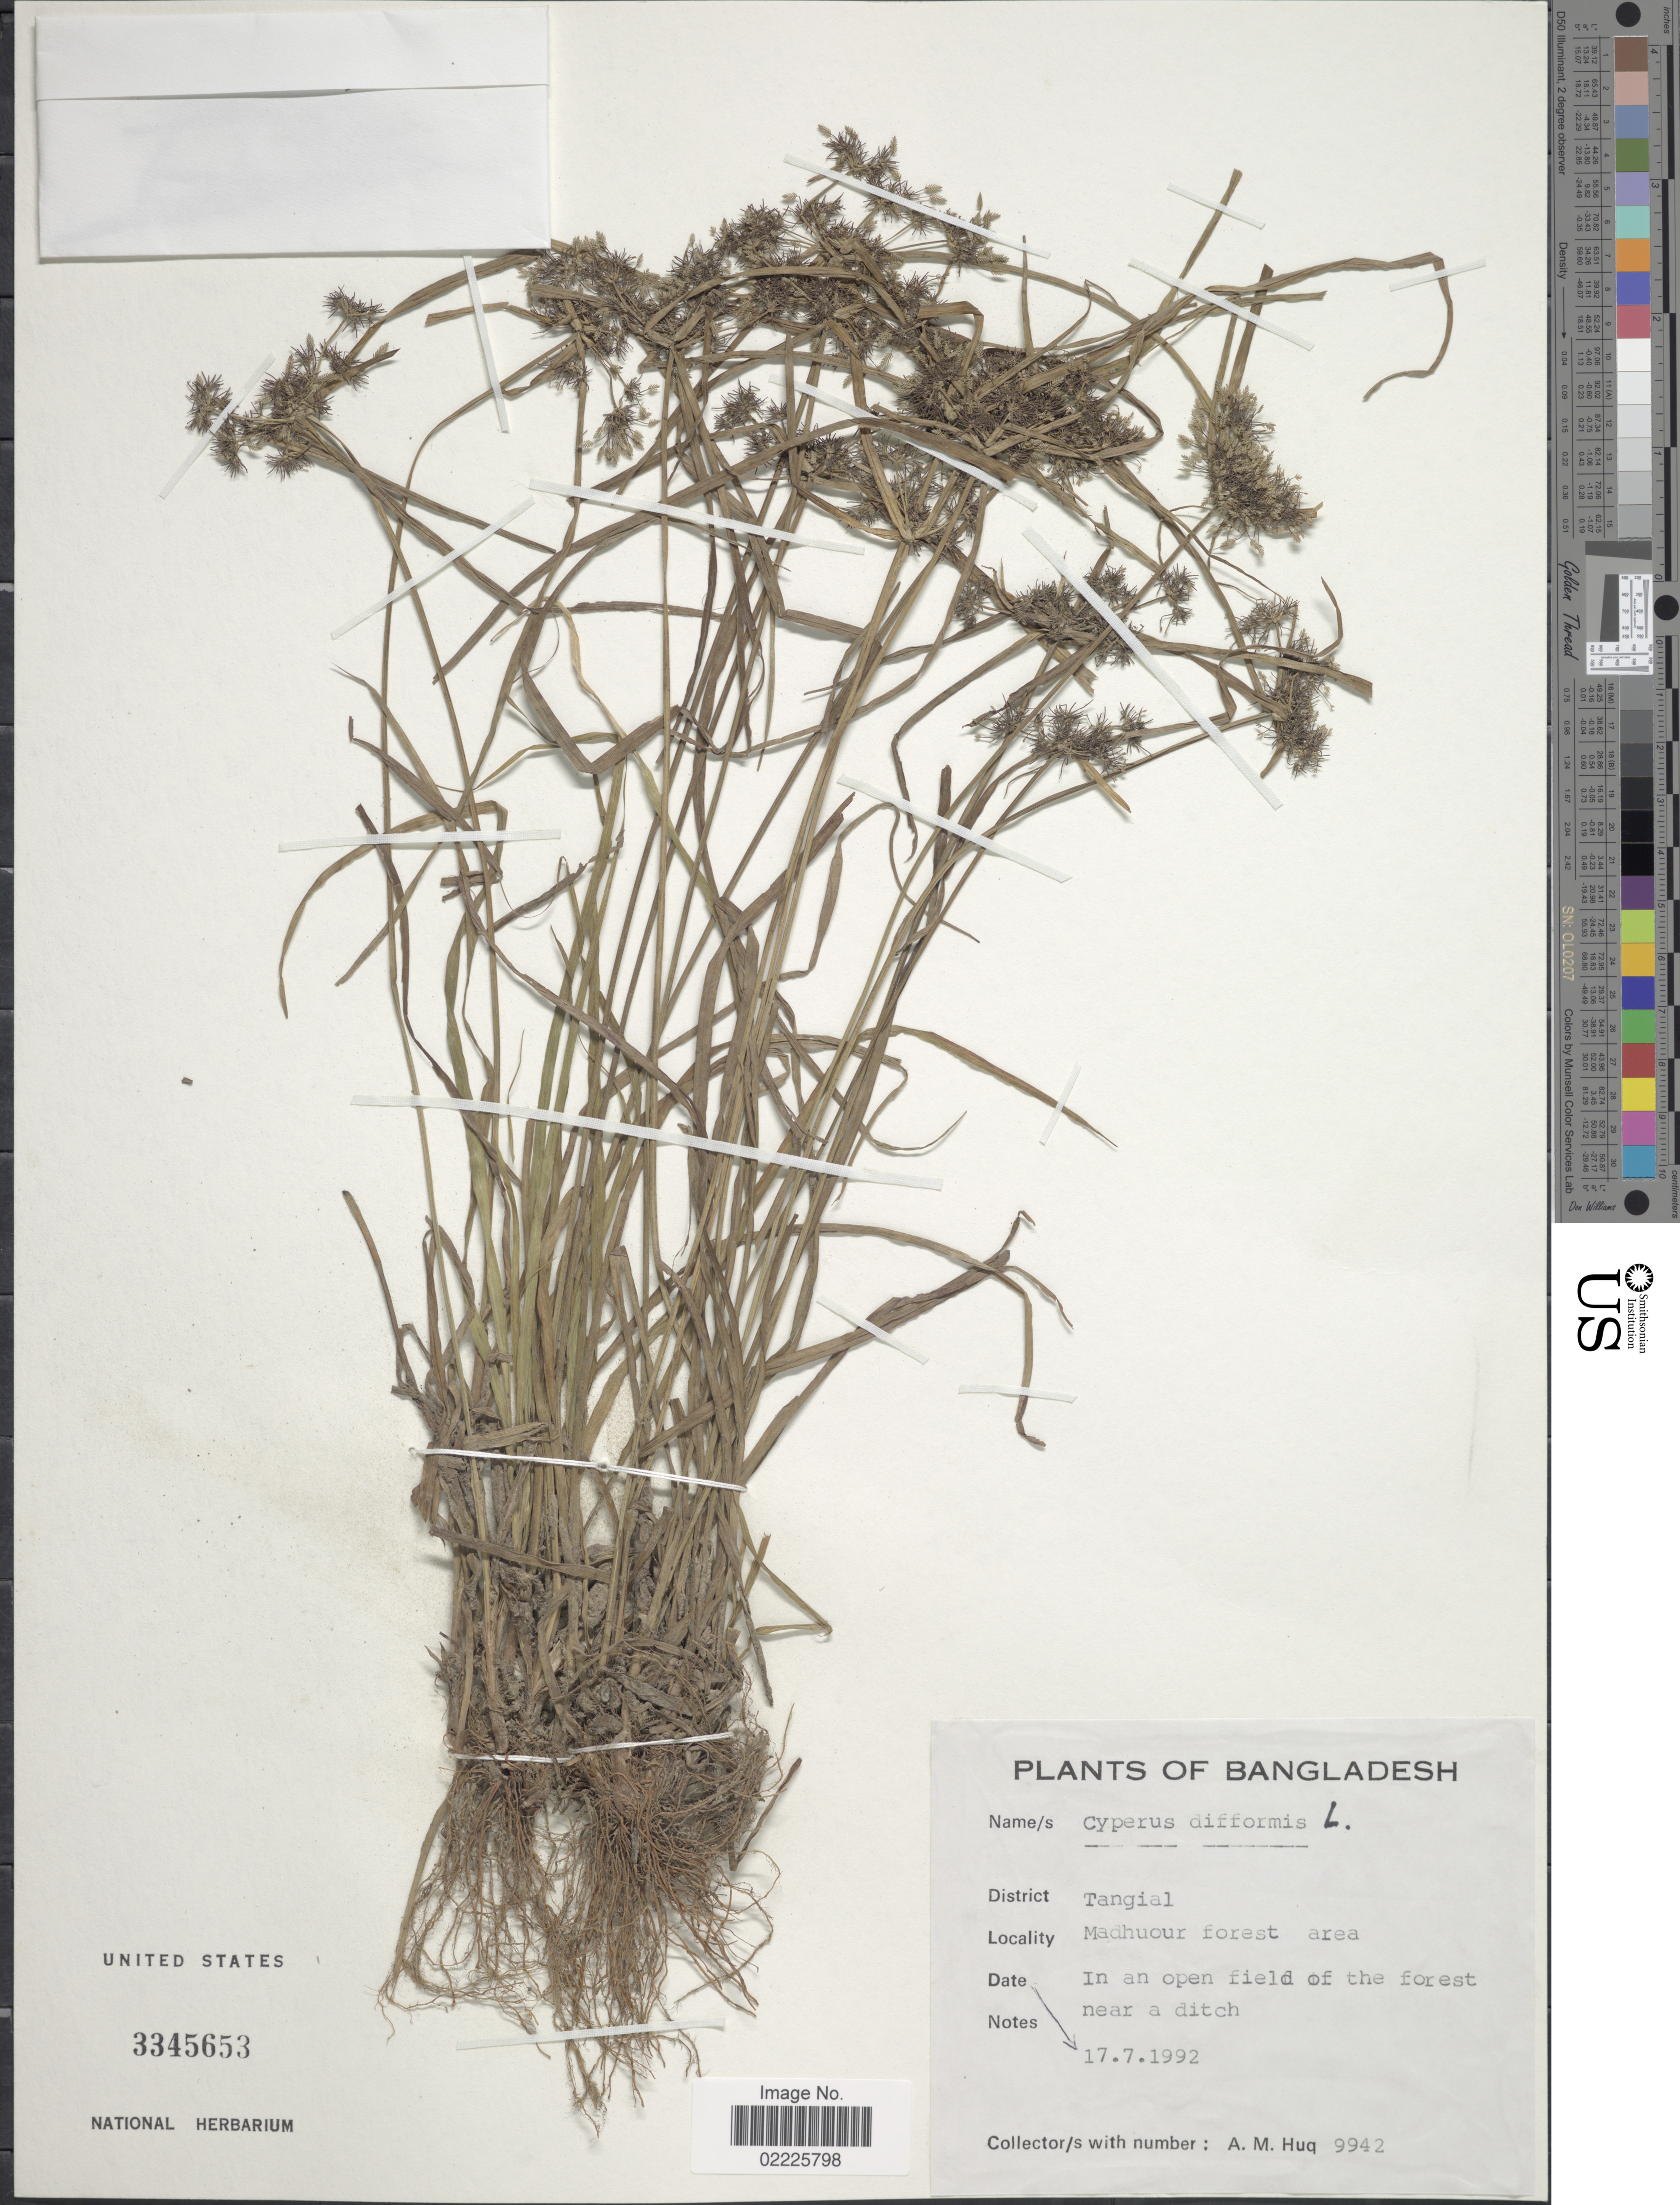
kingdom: Plantae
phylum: Tracheophyta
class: Liliopsida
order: Poales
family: Cyperaceae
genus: Cyperus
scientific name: Cyperus difformis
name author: L.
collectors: A. M. Huq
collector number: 9942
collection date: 1992-07-17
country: Bangladesh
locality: District Tangial, Madhuour forest area.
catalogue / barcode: US 3345653